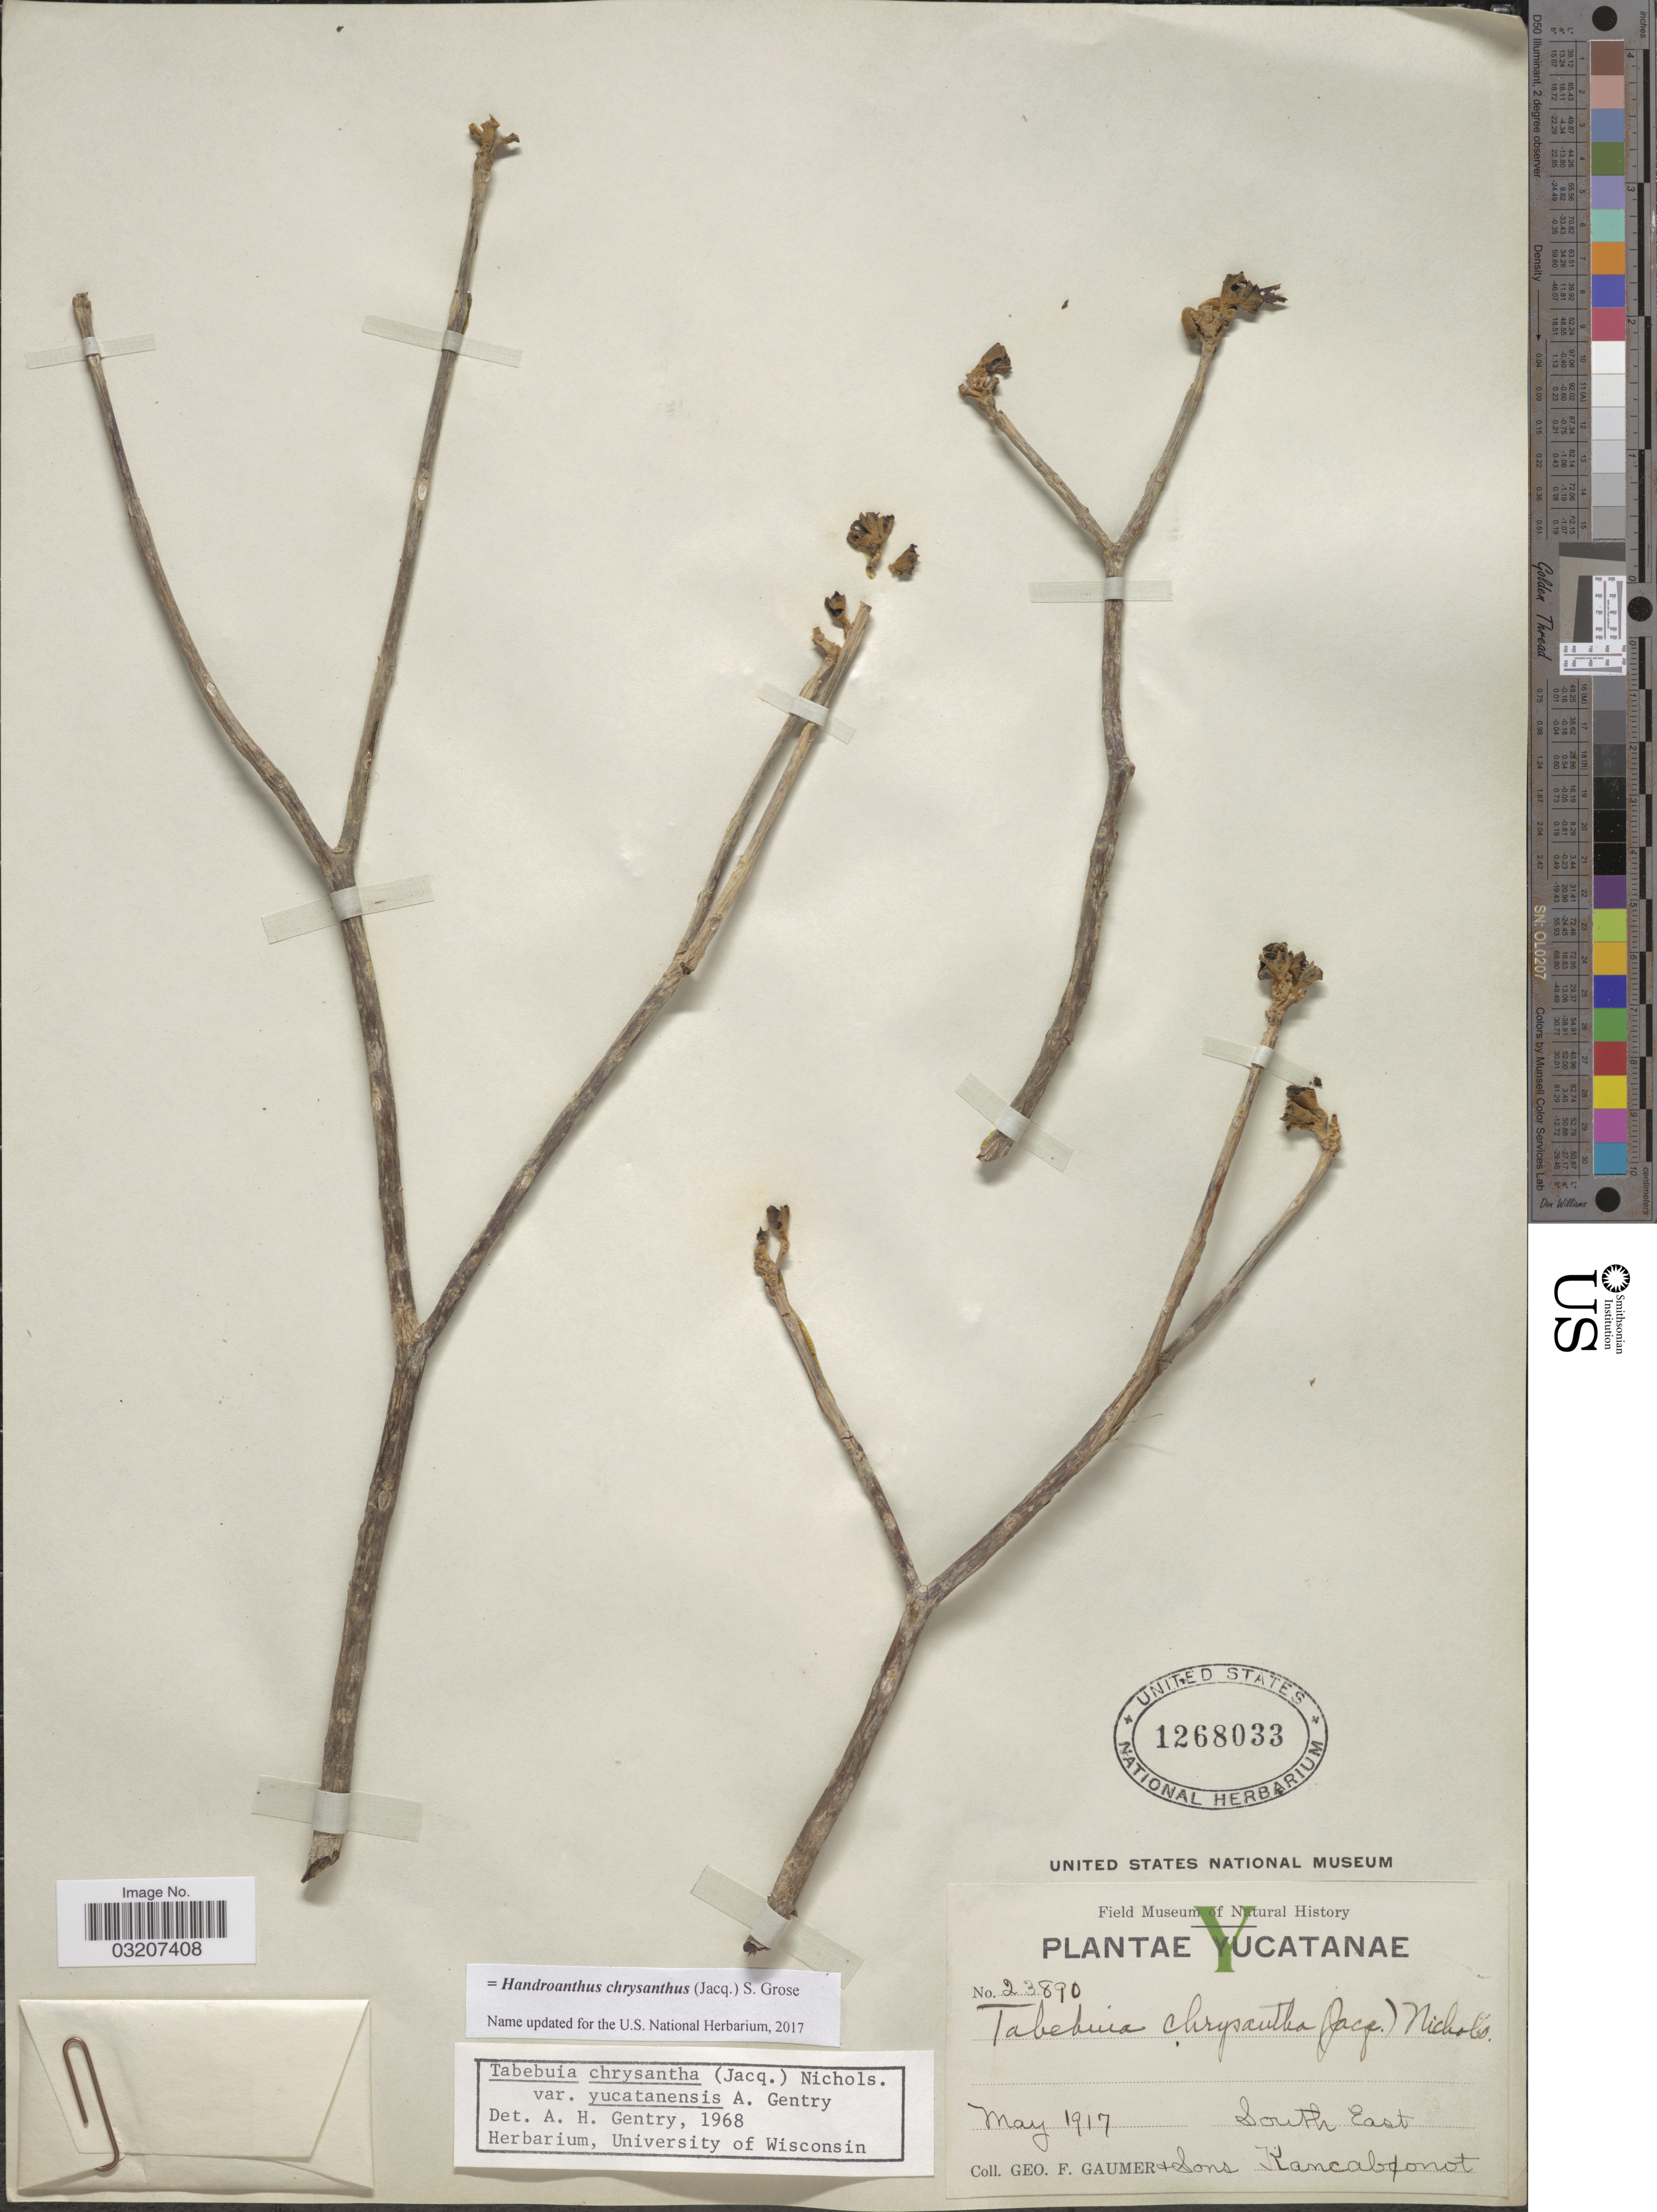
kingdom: Plantae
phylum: Tracheophyta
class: Magnoliopsida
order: Lamiales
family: Bignoniaceae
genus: Handroanthus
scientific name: Handroanthus chrysanthus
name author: (Jacq.) S.O. Grose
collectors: G. F. Gaumer & Sons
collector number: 23890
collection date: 1917-05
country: Mexico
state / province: Yucatán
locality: South East, Kancabonot.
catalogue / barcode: US 1268033